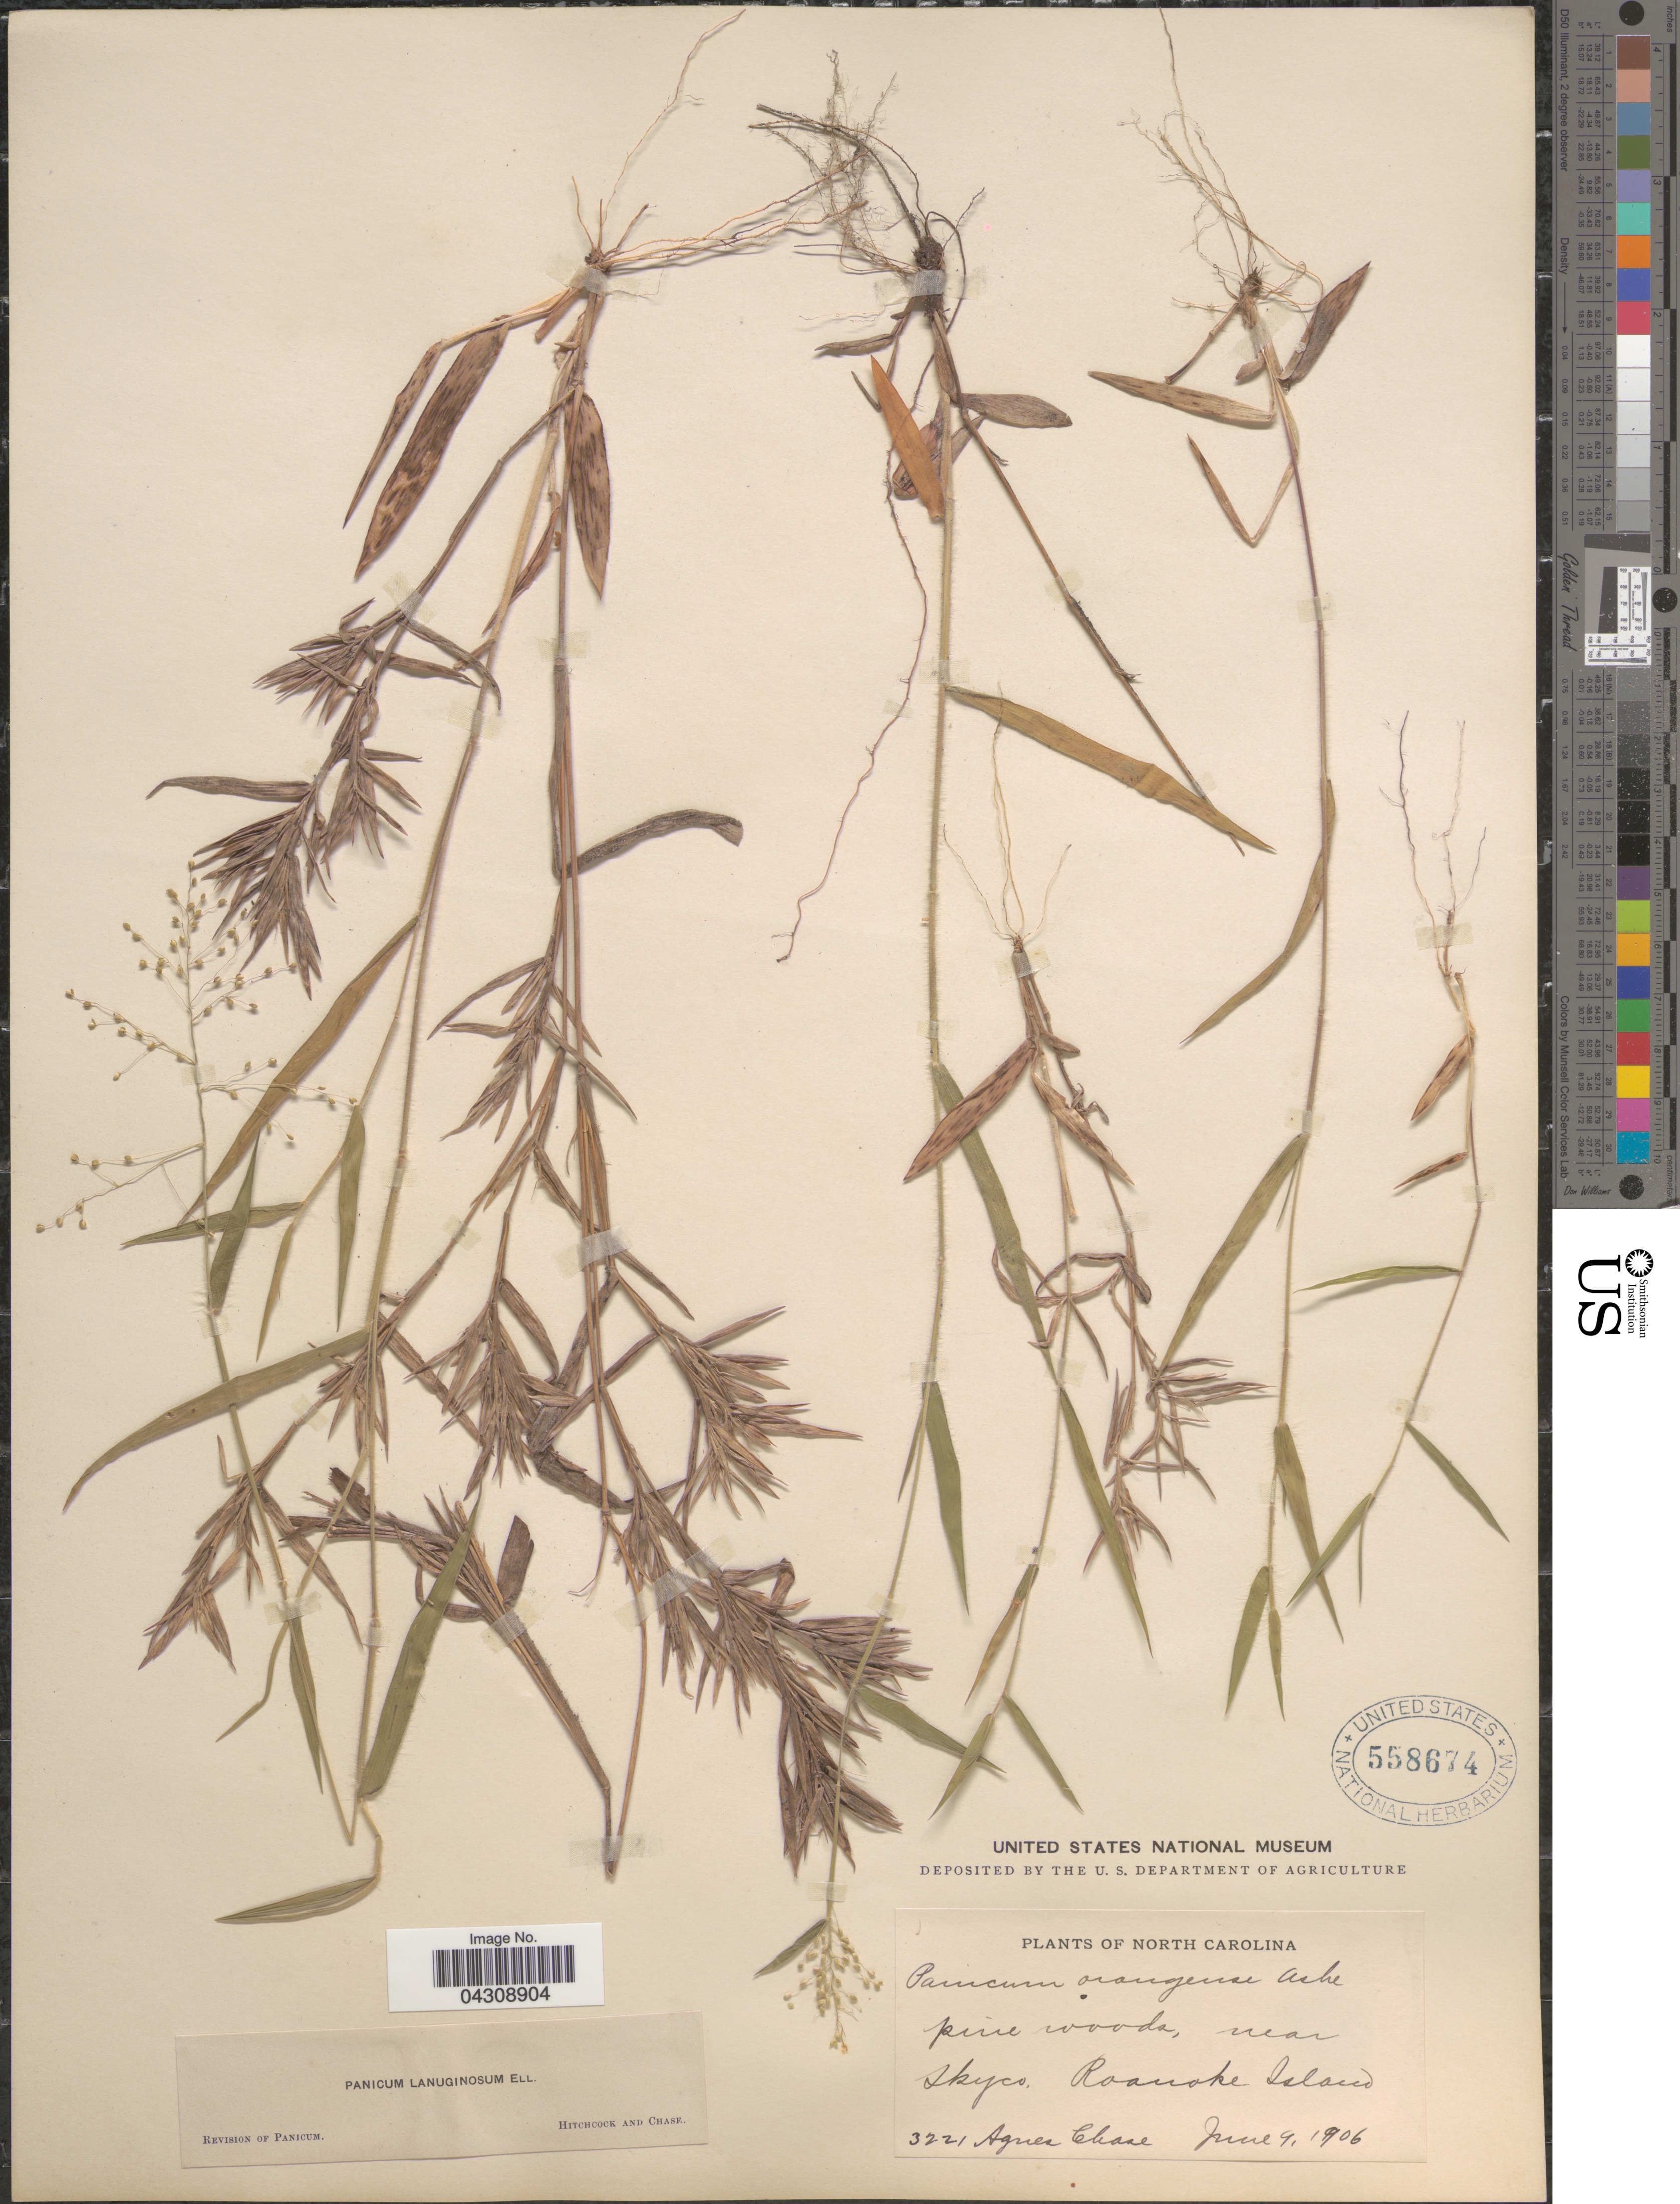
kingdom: Plantae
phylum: Tracheophyta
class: Liliopsida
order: Poales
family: Poaceae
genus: Dichanthelium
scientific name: Dichanthelium acuminatum var. acuminatum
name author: (Sw.) Gould & C.A. Clark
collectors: A. Chase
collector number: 3221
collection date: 1906-06-09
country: United States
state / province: North Carolina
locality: Pine woods, near Skyco, Roanoke Island.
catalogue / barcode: US 558674